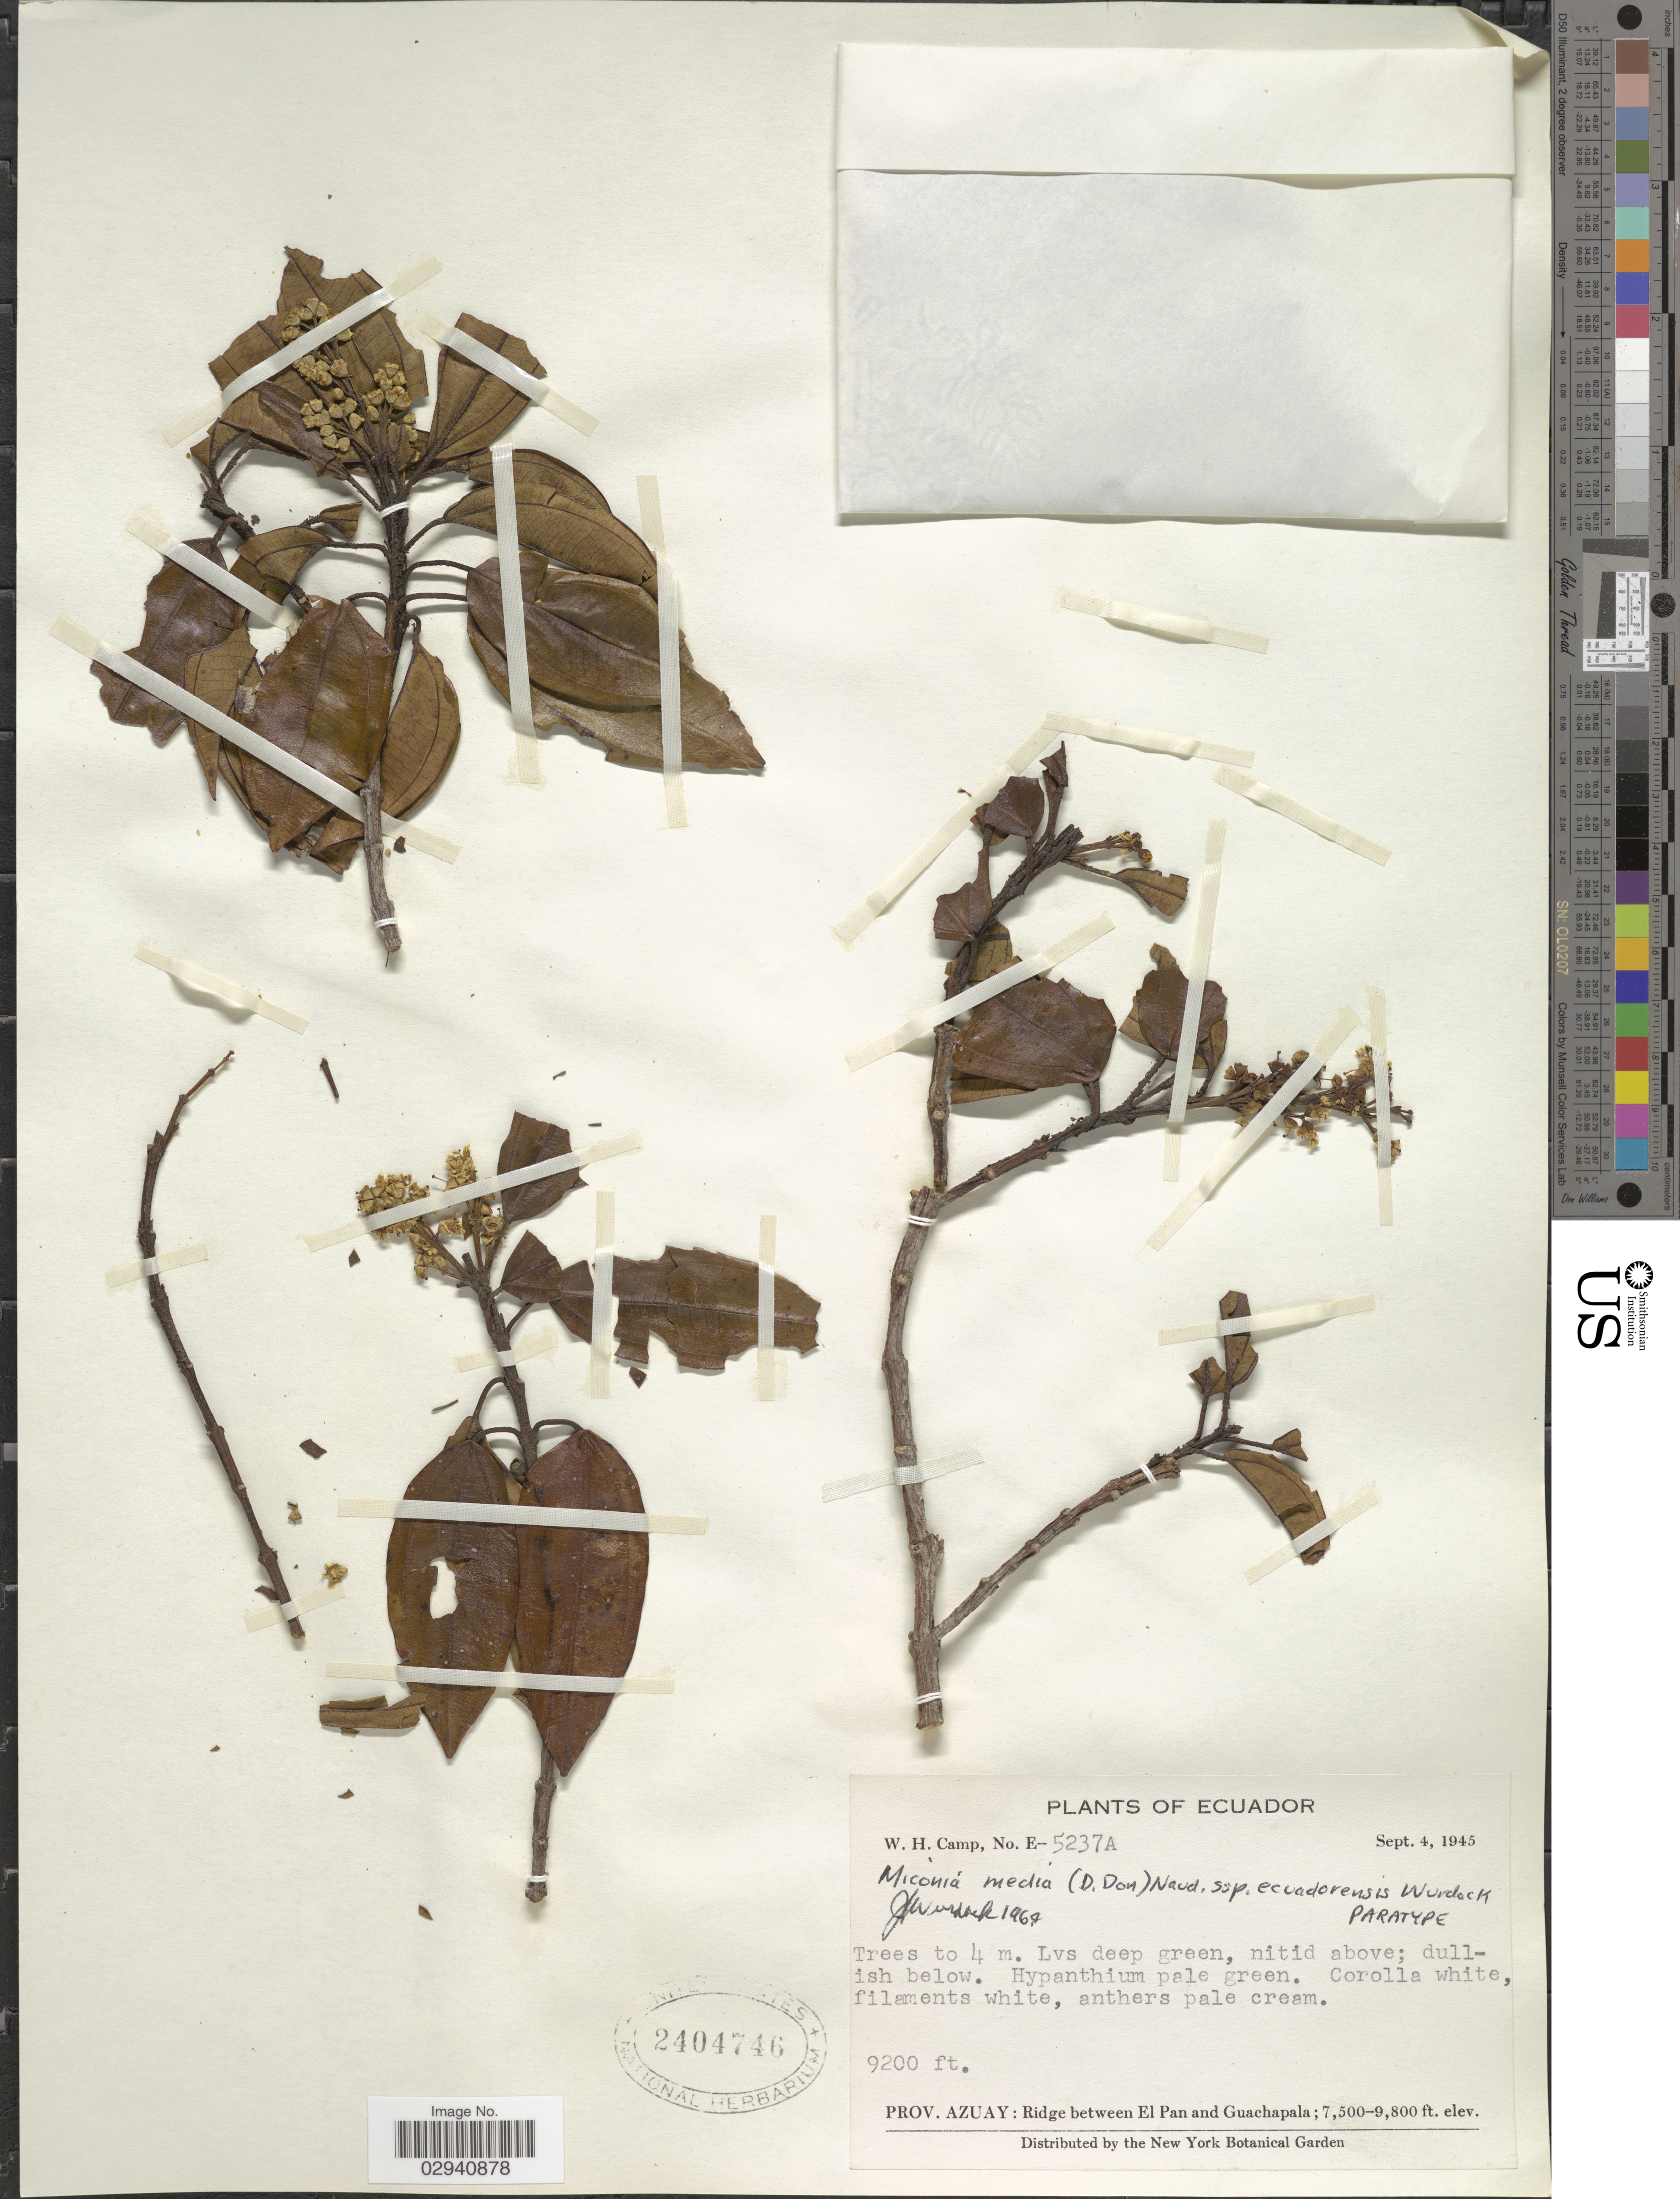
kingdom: Plantae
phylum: Tracheophyta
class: Magnoliopsida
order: Myrtales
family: Melastomataceae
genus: Miconia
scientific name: Miconia media subsp. ecuadorensis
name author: Wurdack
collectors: W. H. Camp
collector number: E-5237A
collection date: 1945-09-04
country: Ecuador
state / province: Azuay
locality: Ridge between El Pan and Guachapala.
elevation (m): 2286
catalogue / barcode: US 2404746